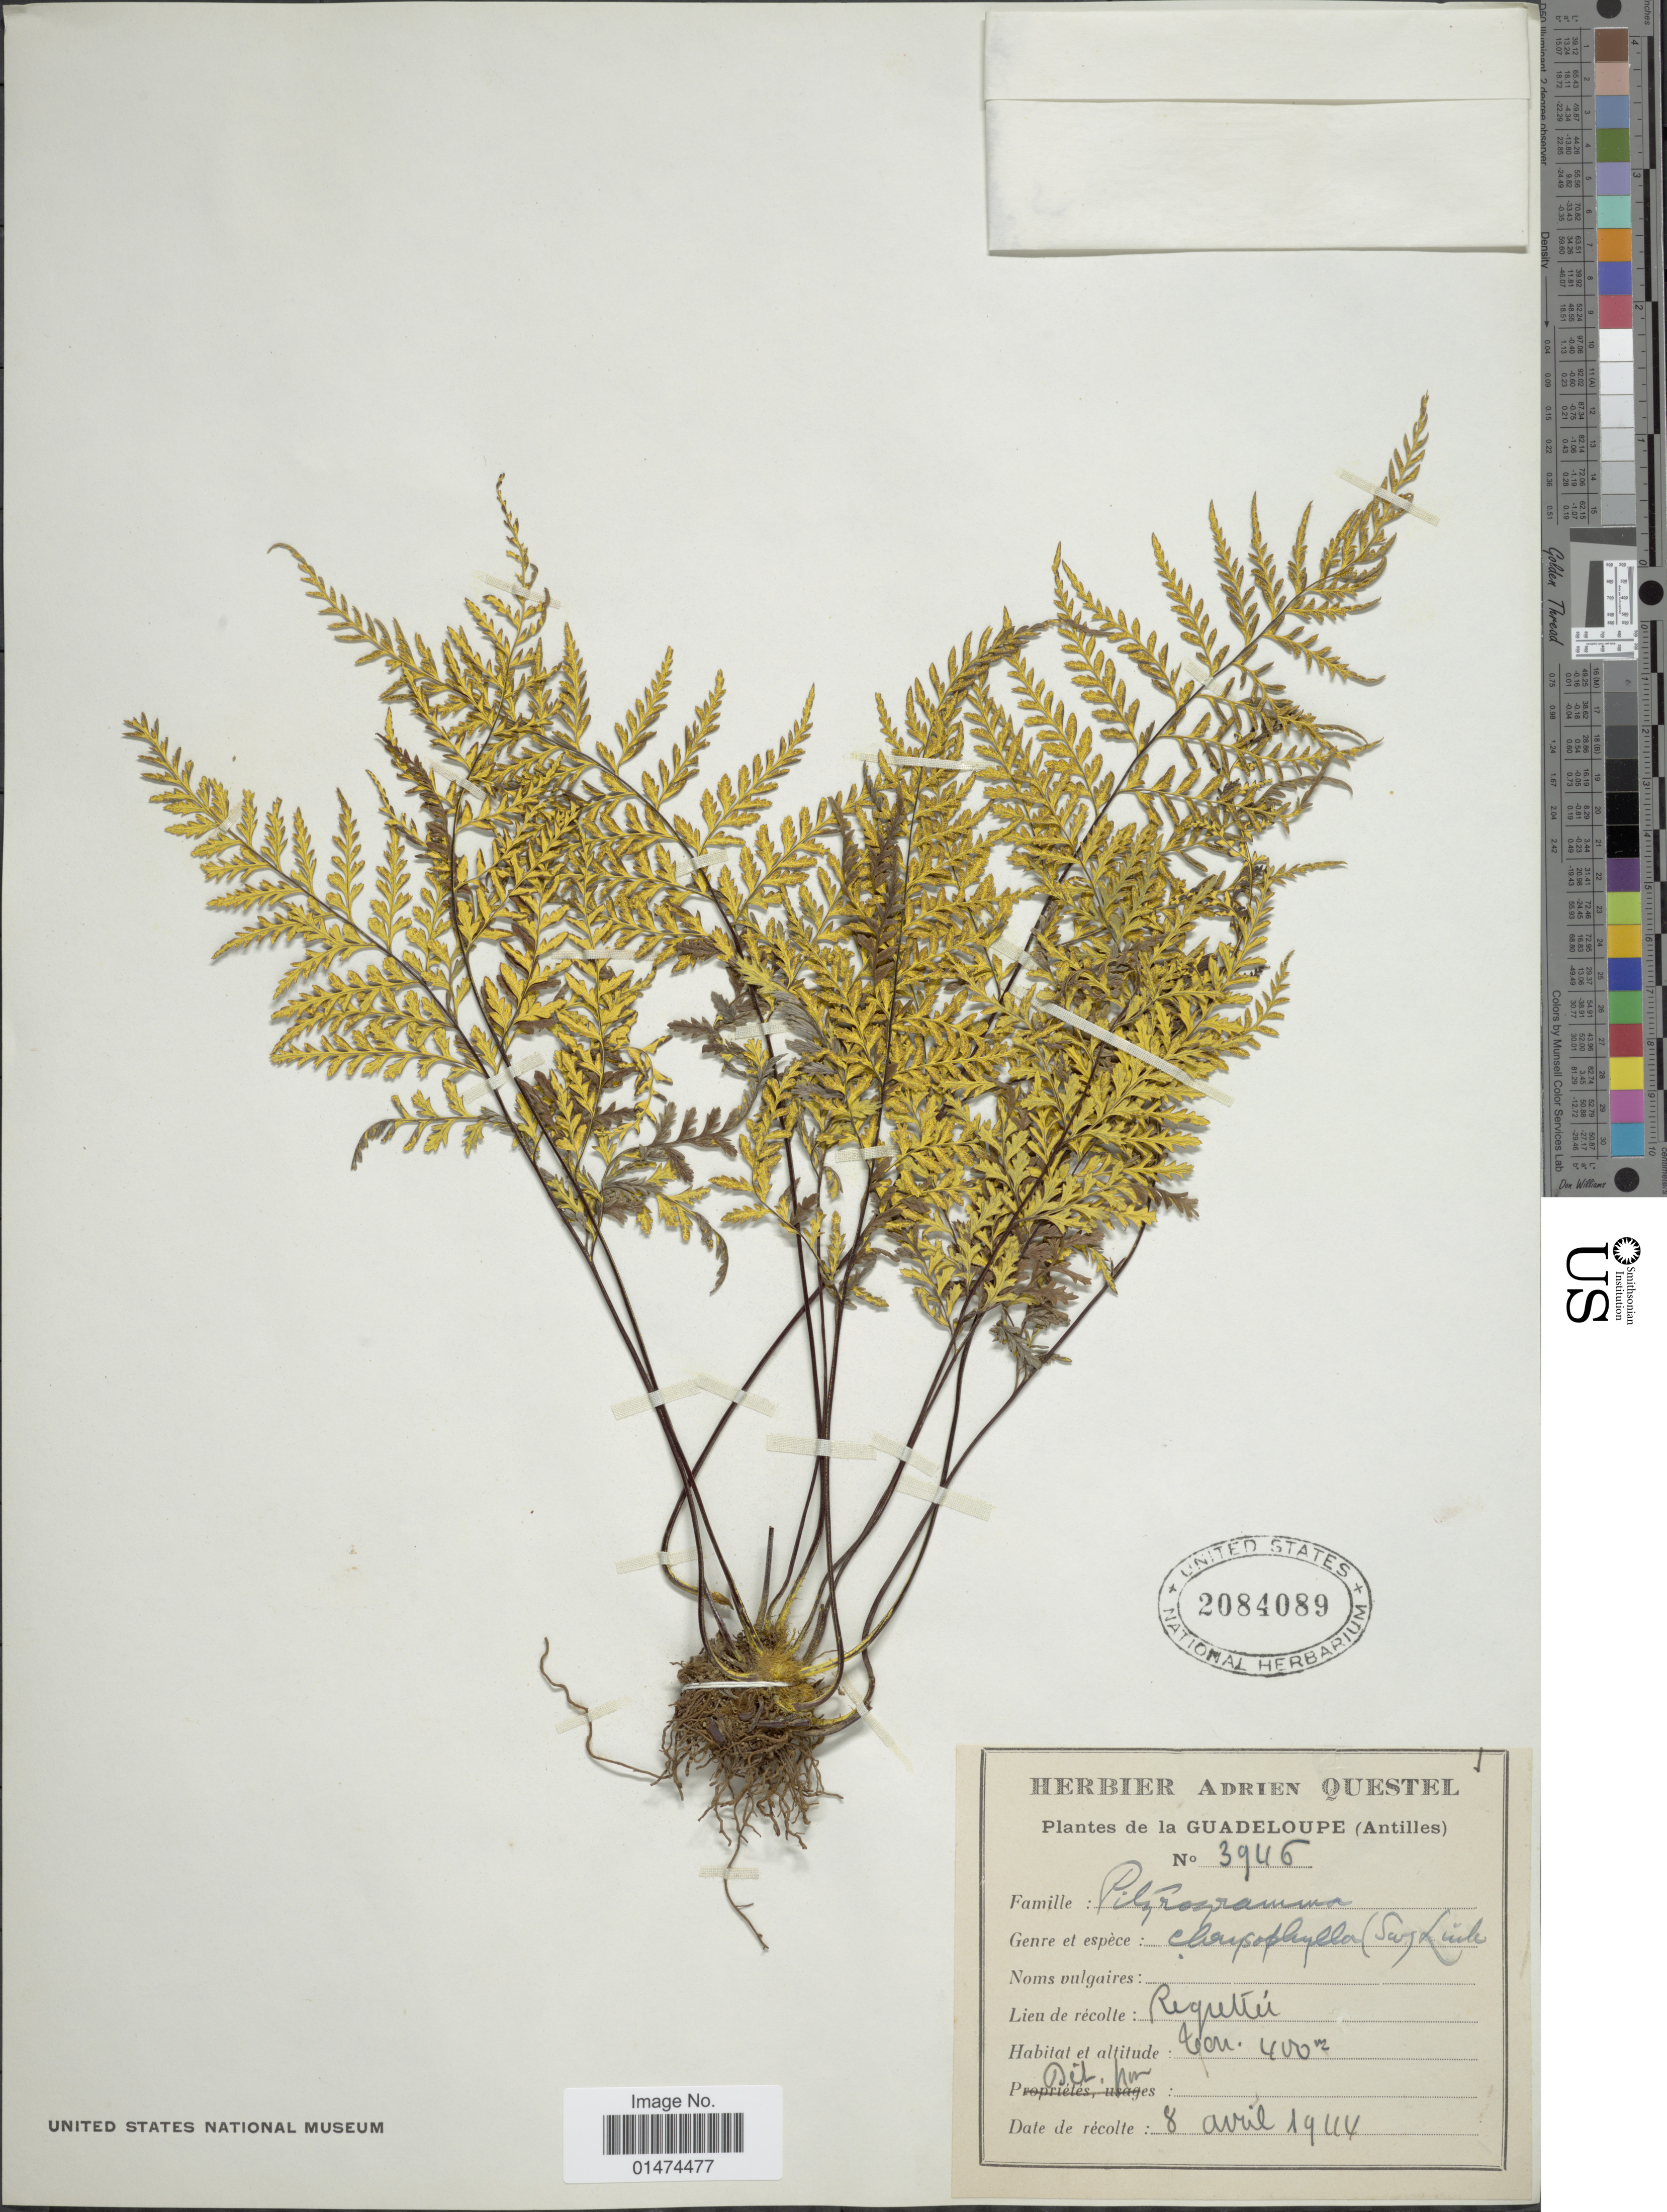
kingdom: Plantae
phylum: Tracheophyta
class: Polypodiopsida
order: Polypodiales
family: Pteridaceae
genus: Pityrogramma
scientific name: Pityrogramma chrysophylla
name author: (Sw.) Link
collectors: ex herb. A. Questal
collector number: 3946*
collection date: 1944-04-08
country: Guadeloupe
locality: Antilles, Requitte.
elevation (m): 400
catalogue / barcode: US 2084089